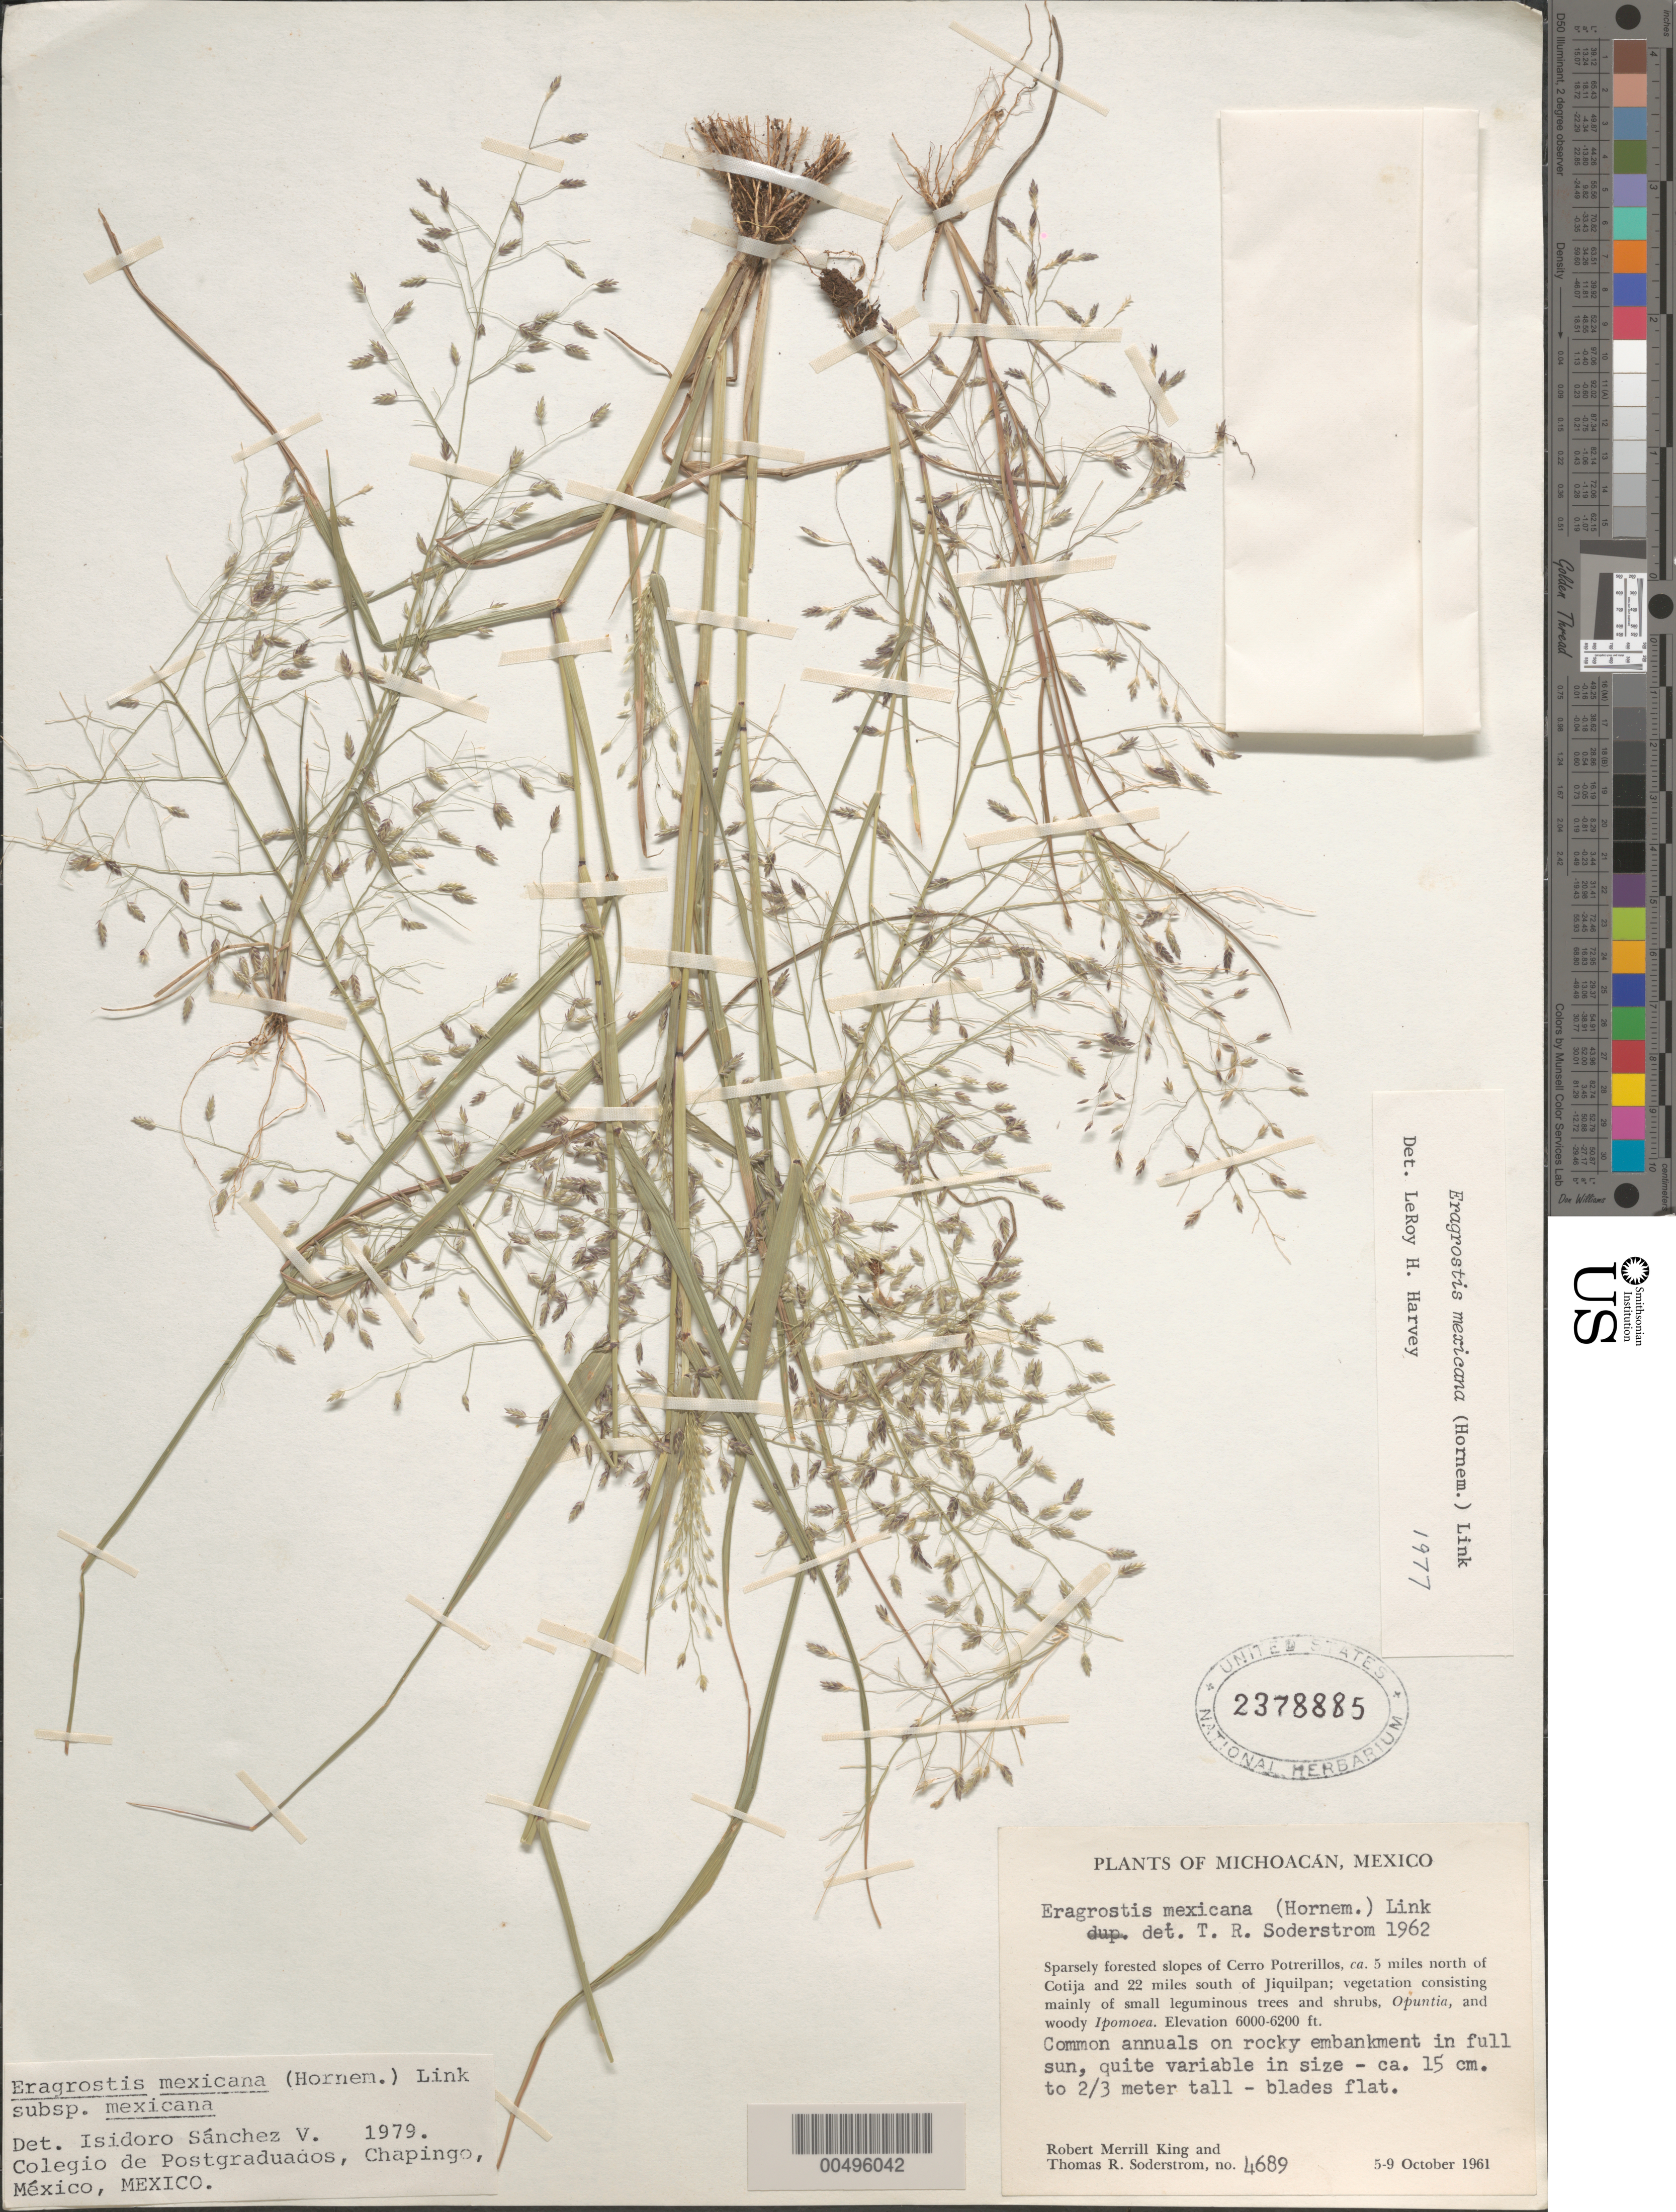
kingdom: Plantae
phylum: Tracheophyta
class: Liliopsida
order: Poales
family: Poaceae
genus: Eragrostis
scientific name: Eragrostis mexicana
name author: (Hornem.) Link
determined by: Sánchez Vega, I. M.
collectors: R. M. King & T. R. Soderstrom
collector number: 4689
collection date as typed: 5 Oct 1961 to 9 Oct 1961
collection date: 1961-10-05/1961-10-09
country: Mexico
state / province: Michoacán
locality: Slopes of Cerro Potrerillos, ca 5 mi N of Cotija and 22 mi S of Jiquilpan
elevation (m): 1829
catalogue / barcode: US 2378885